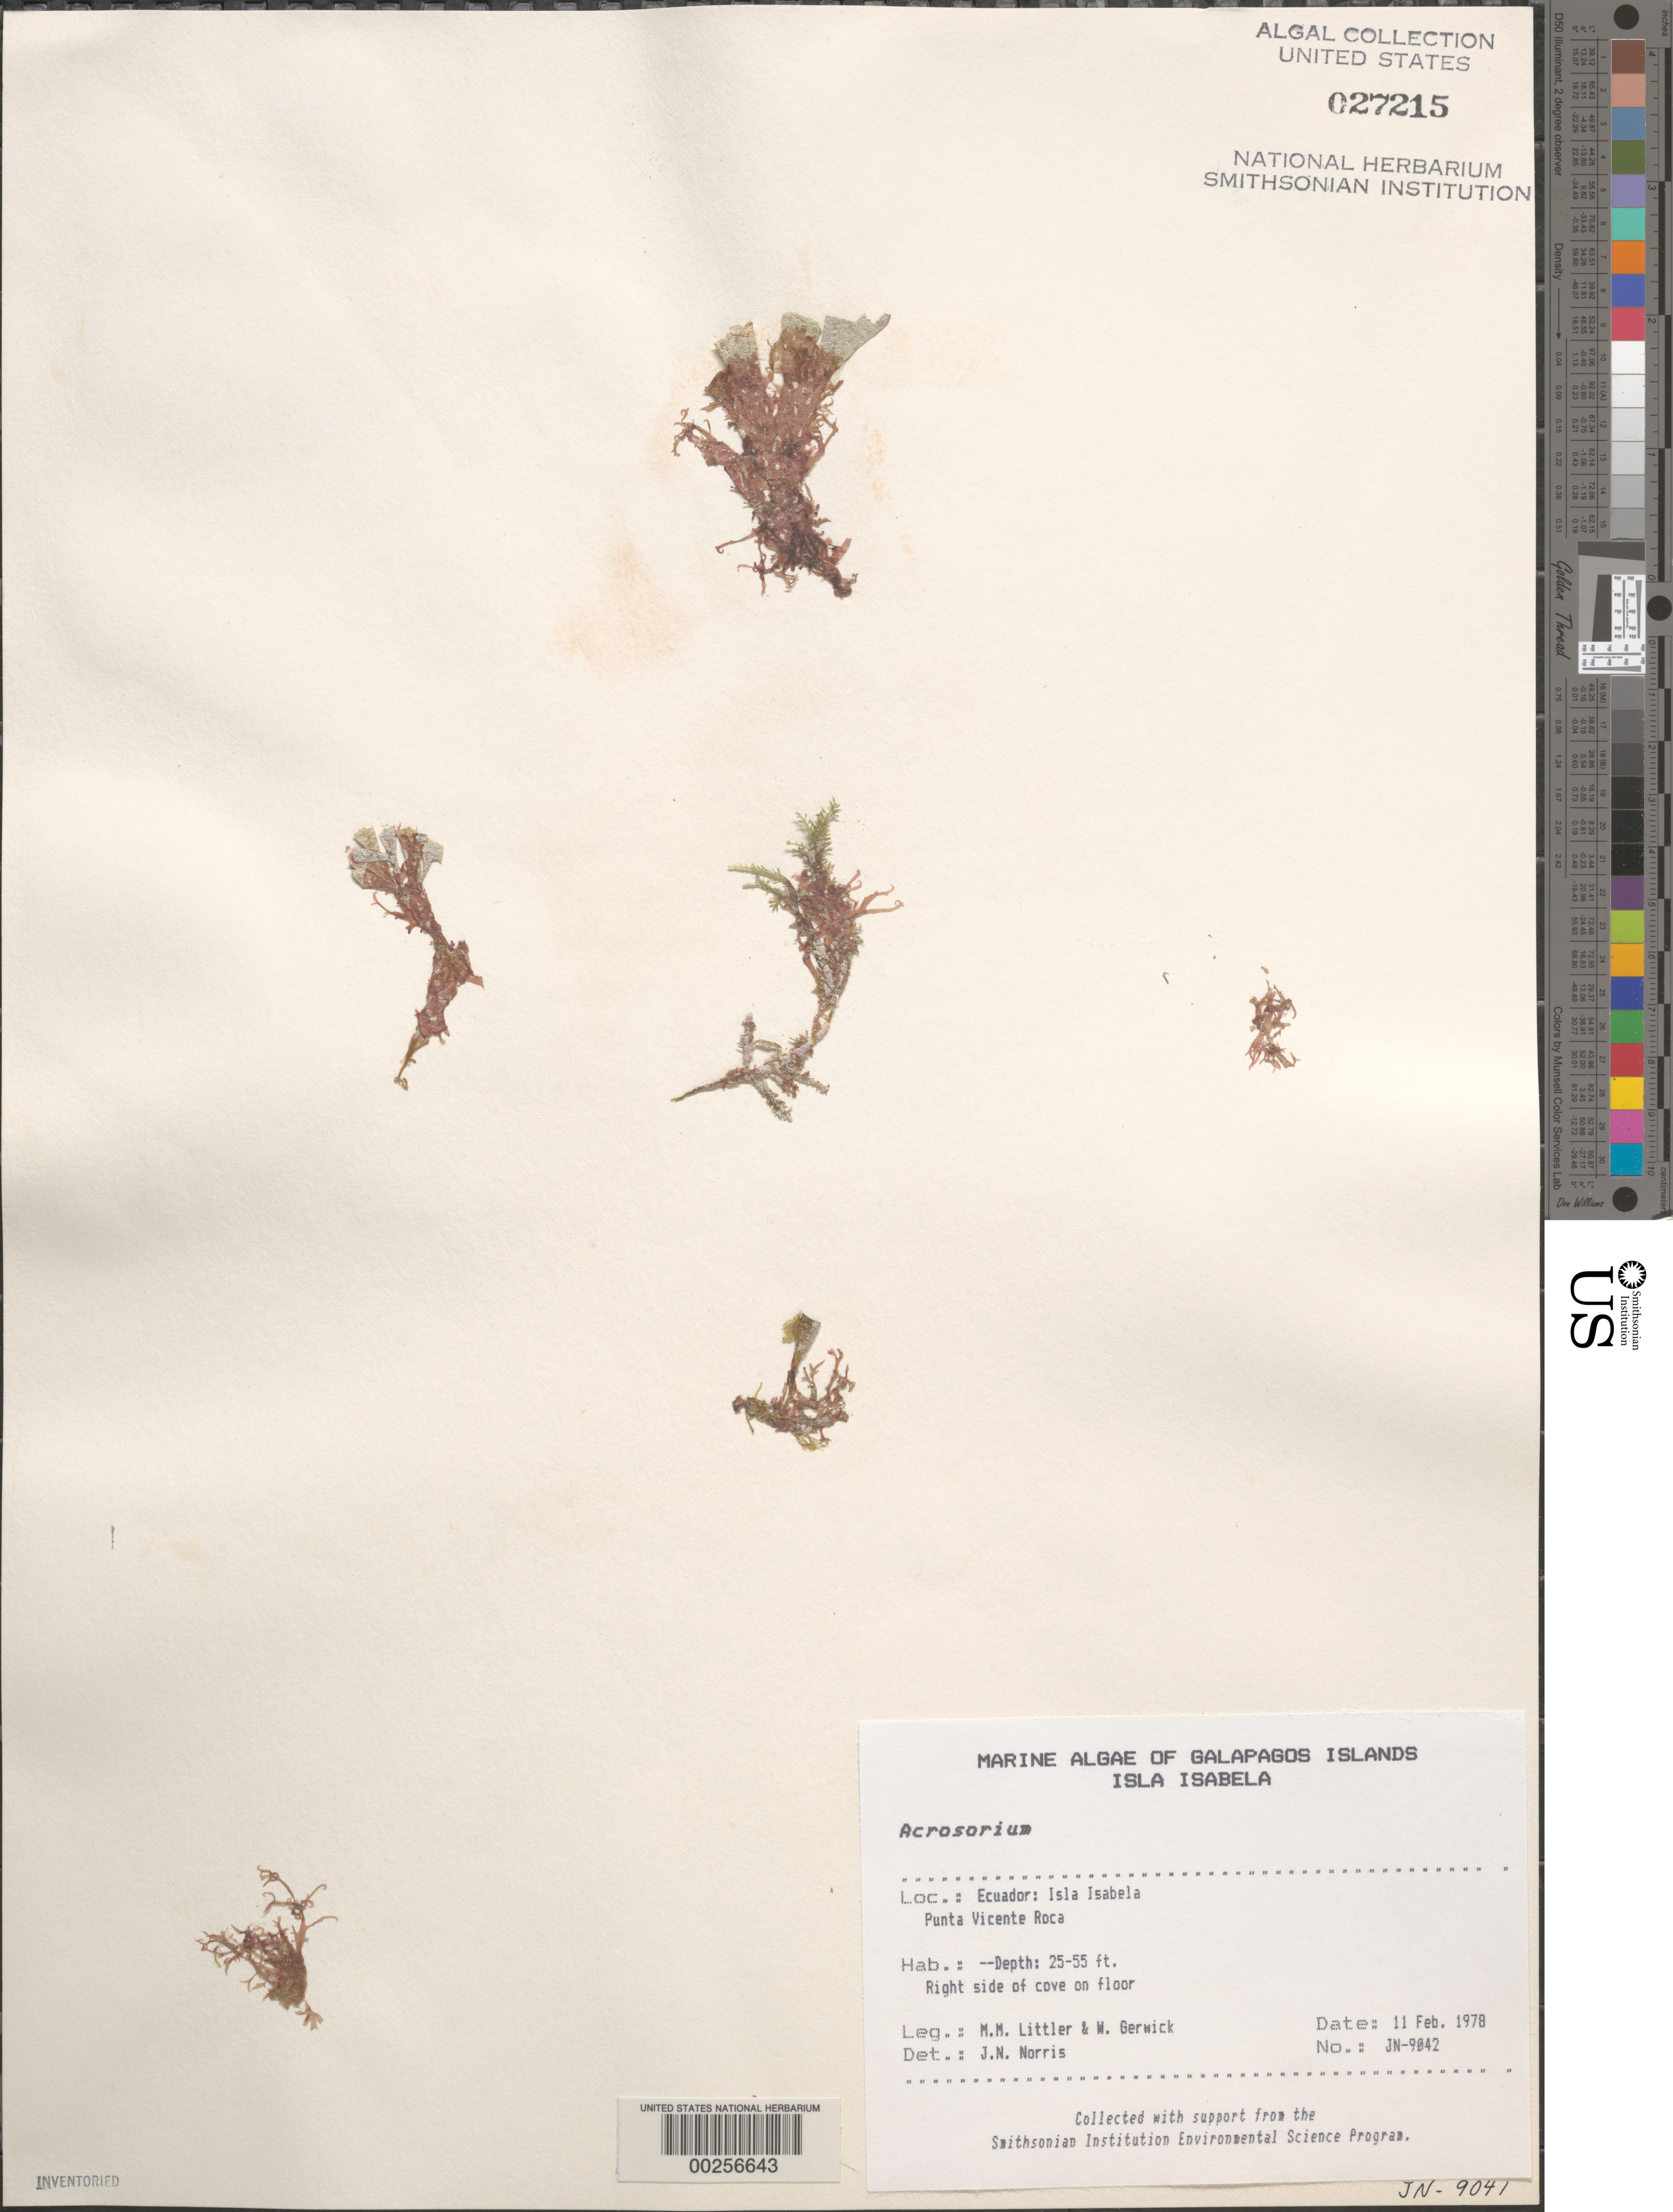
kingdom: Plantae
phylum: Rhodophyta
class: Florideophyceae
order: Ceramiales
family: Delesseriaceae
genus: Acrosorium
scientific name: Acrosorium sp.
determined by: Norris, James N.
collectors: M. M. Littler & W. Gerwick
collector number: Jn-9042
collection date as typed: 11 Feb 1978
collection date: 1978-02-11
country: Ecuador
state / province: Colón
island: Isabela [Albemarle]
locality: Punta Vicente Roca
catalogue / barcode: US 27215